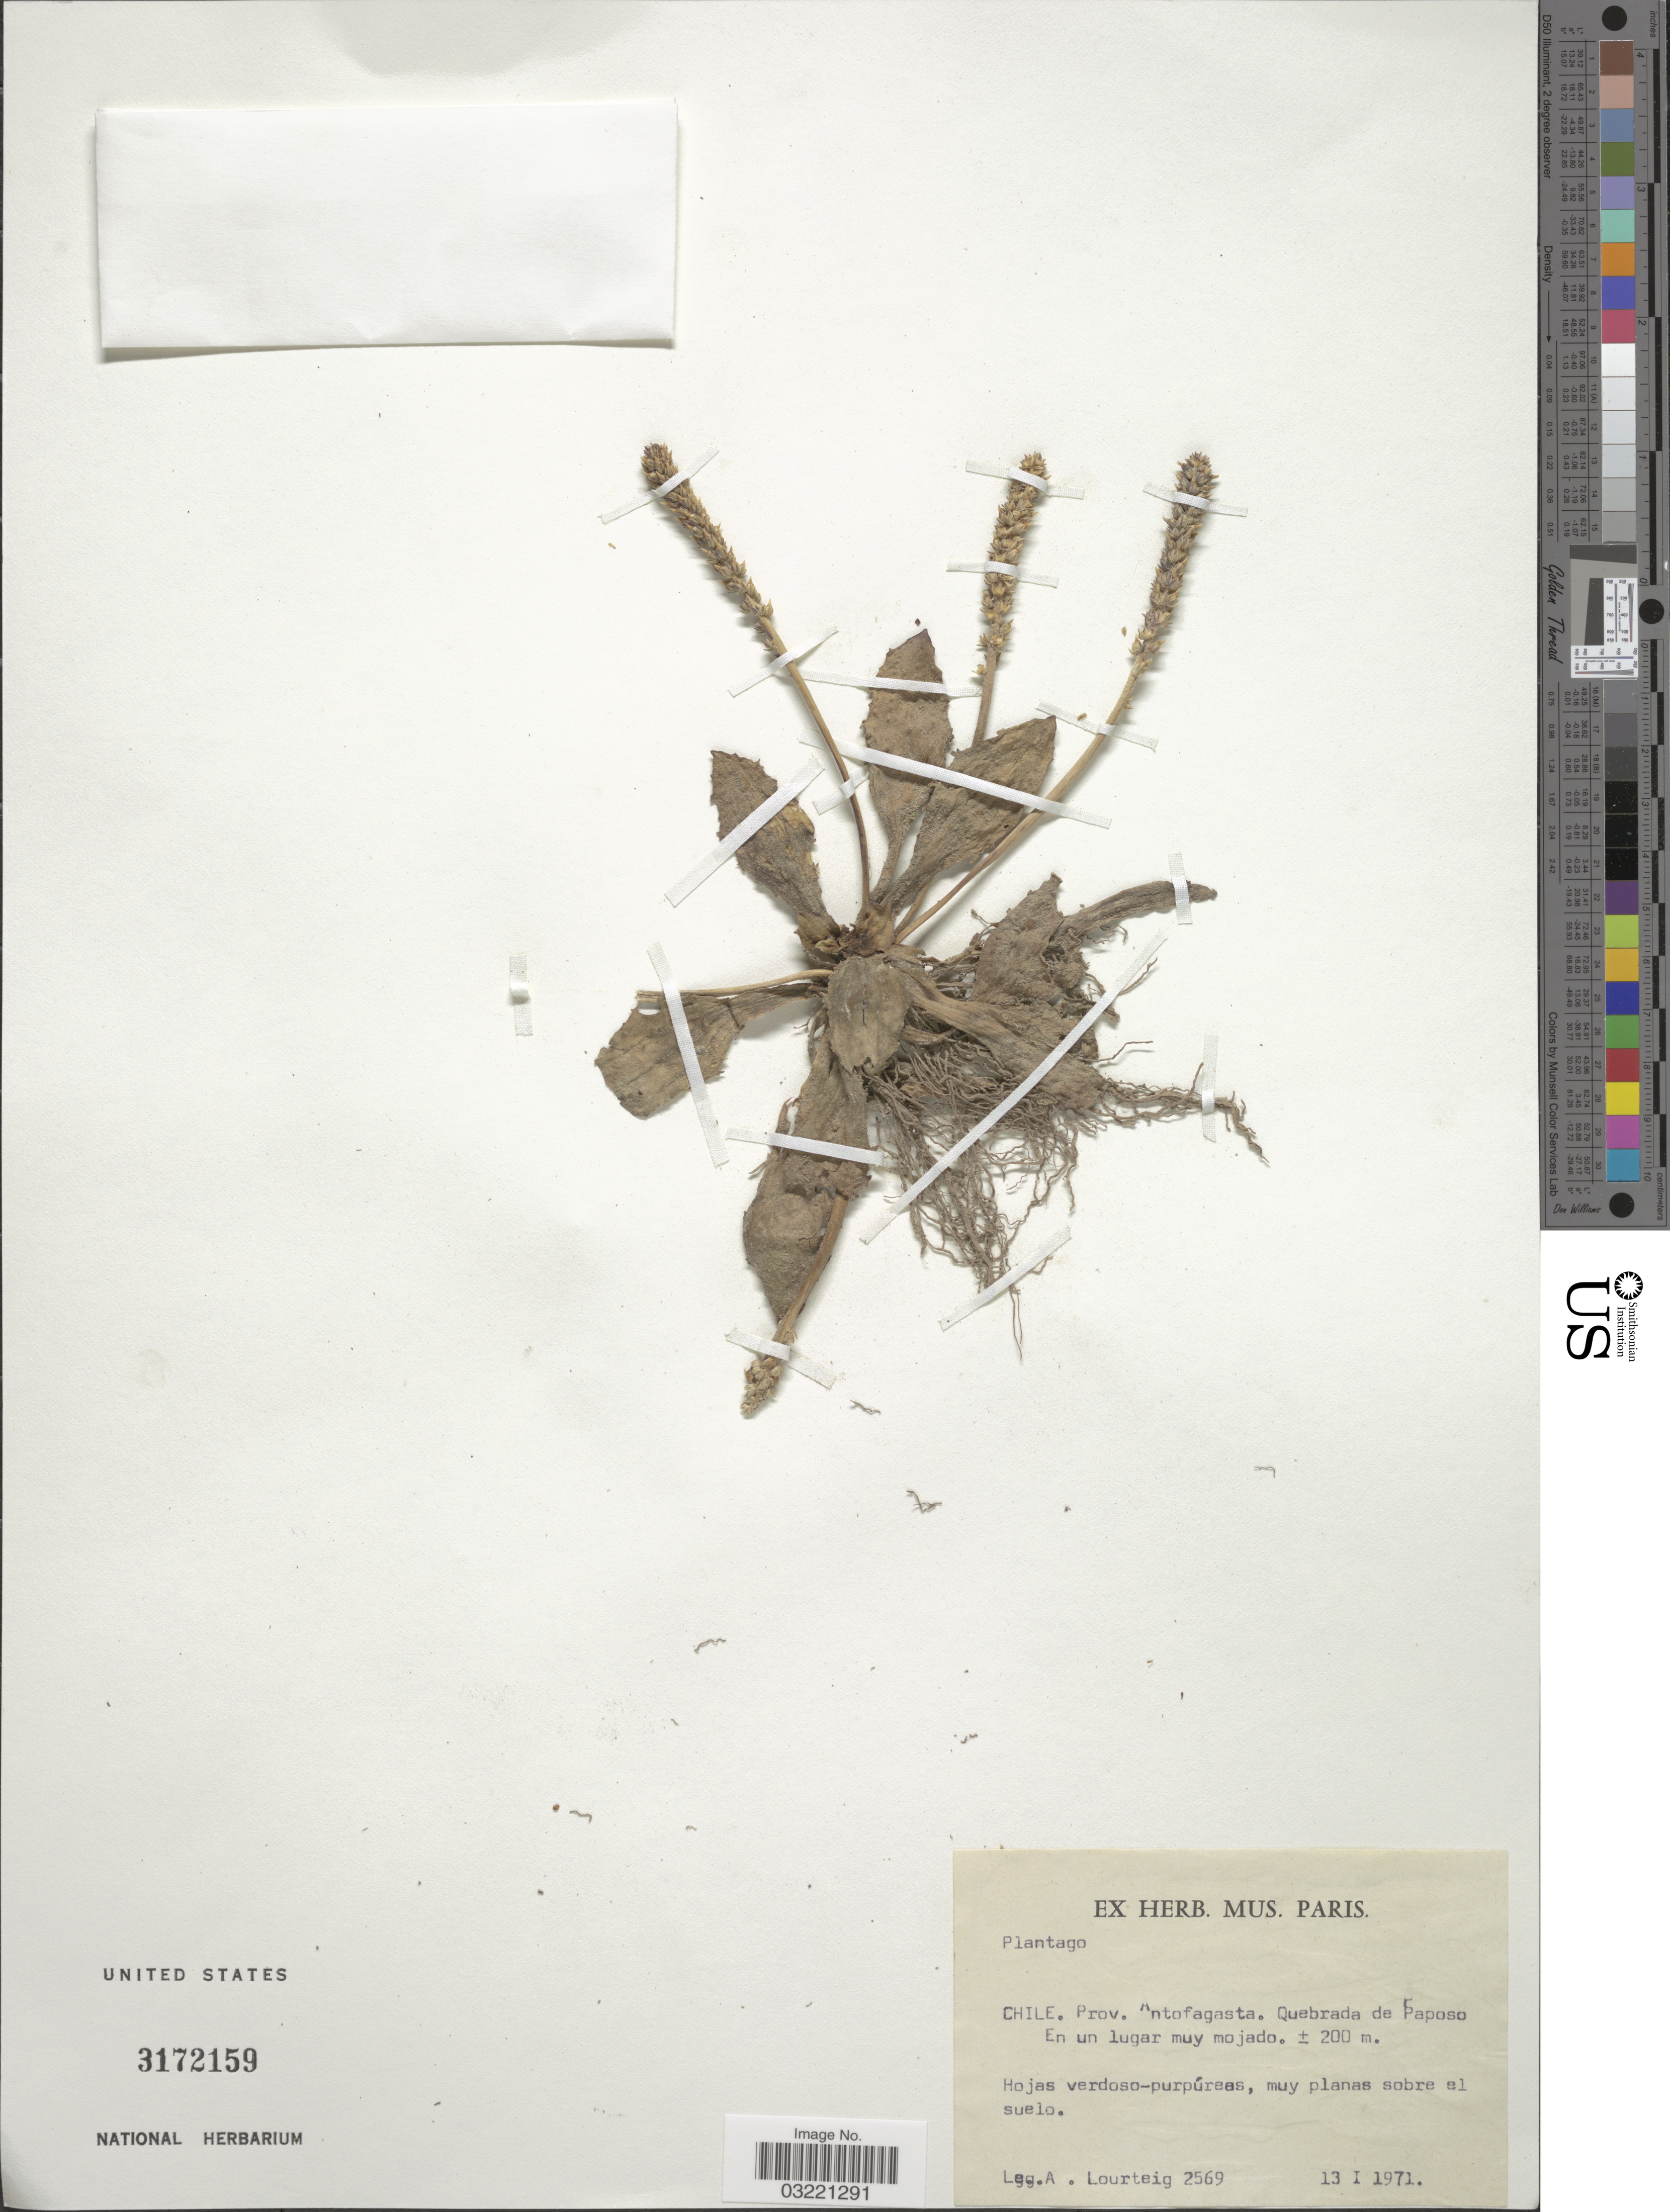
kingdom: Plantae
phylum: Tracheophyta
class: Magnoliopsida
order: Lamiales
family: Plantaginaceae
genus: Plantago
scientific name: Plantago sp.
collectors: A. Lourteig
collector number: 2569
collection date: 1971-01-13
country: Chile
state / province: Antofagasta (II)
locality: Quebrada de Paposo En un lugar muy mojado.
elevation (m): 200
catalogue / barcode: US 3172159